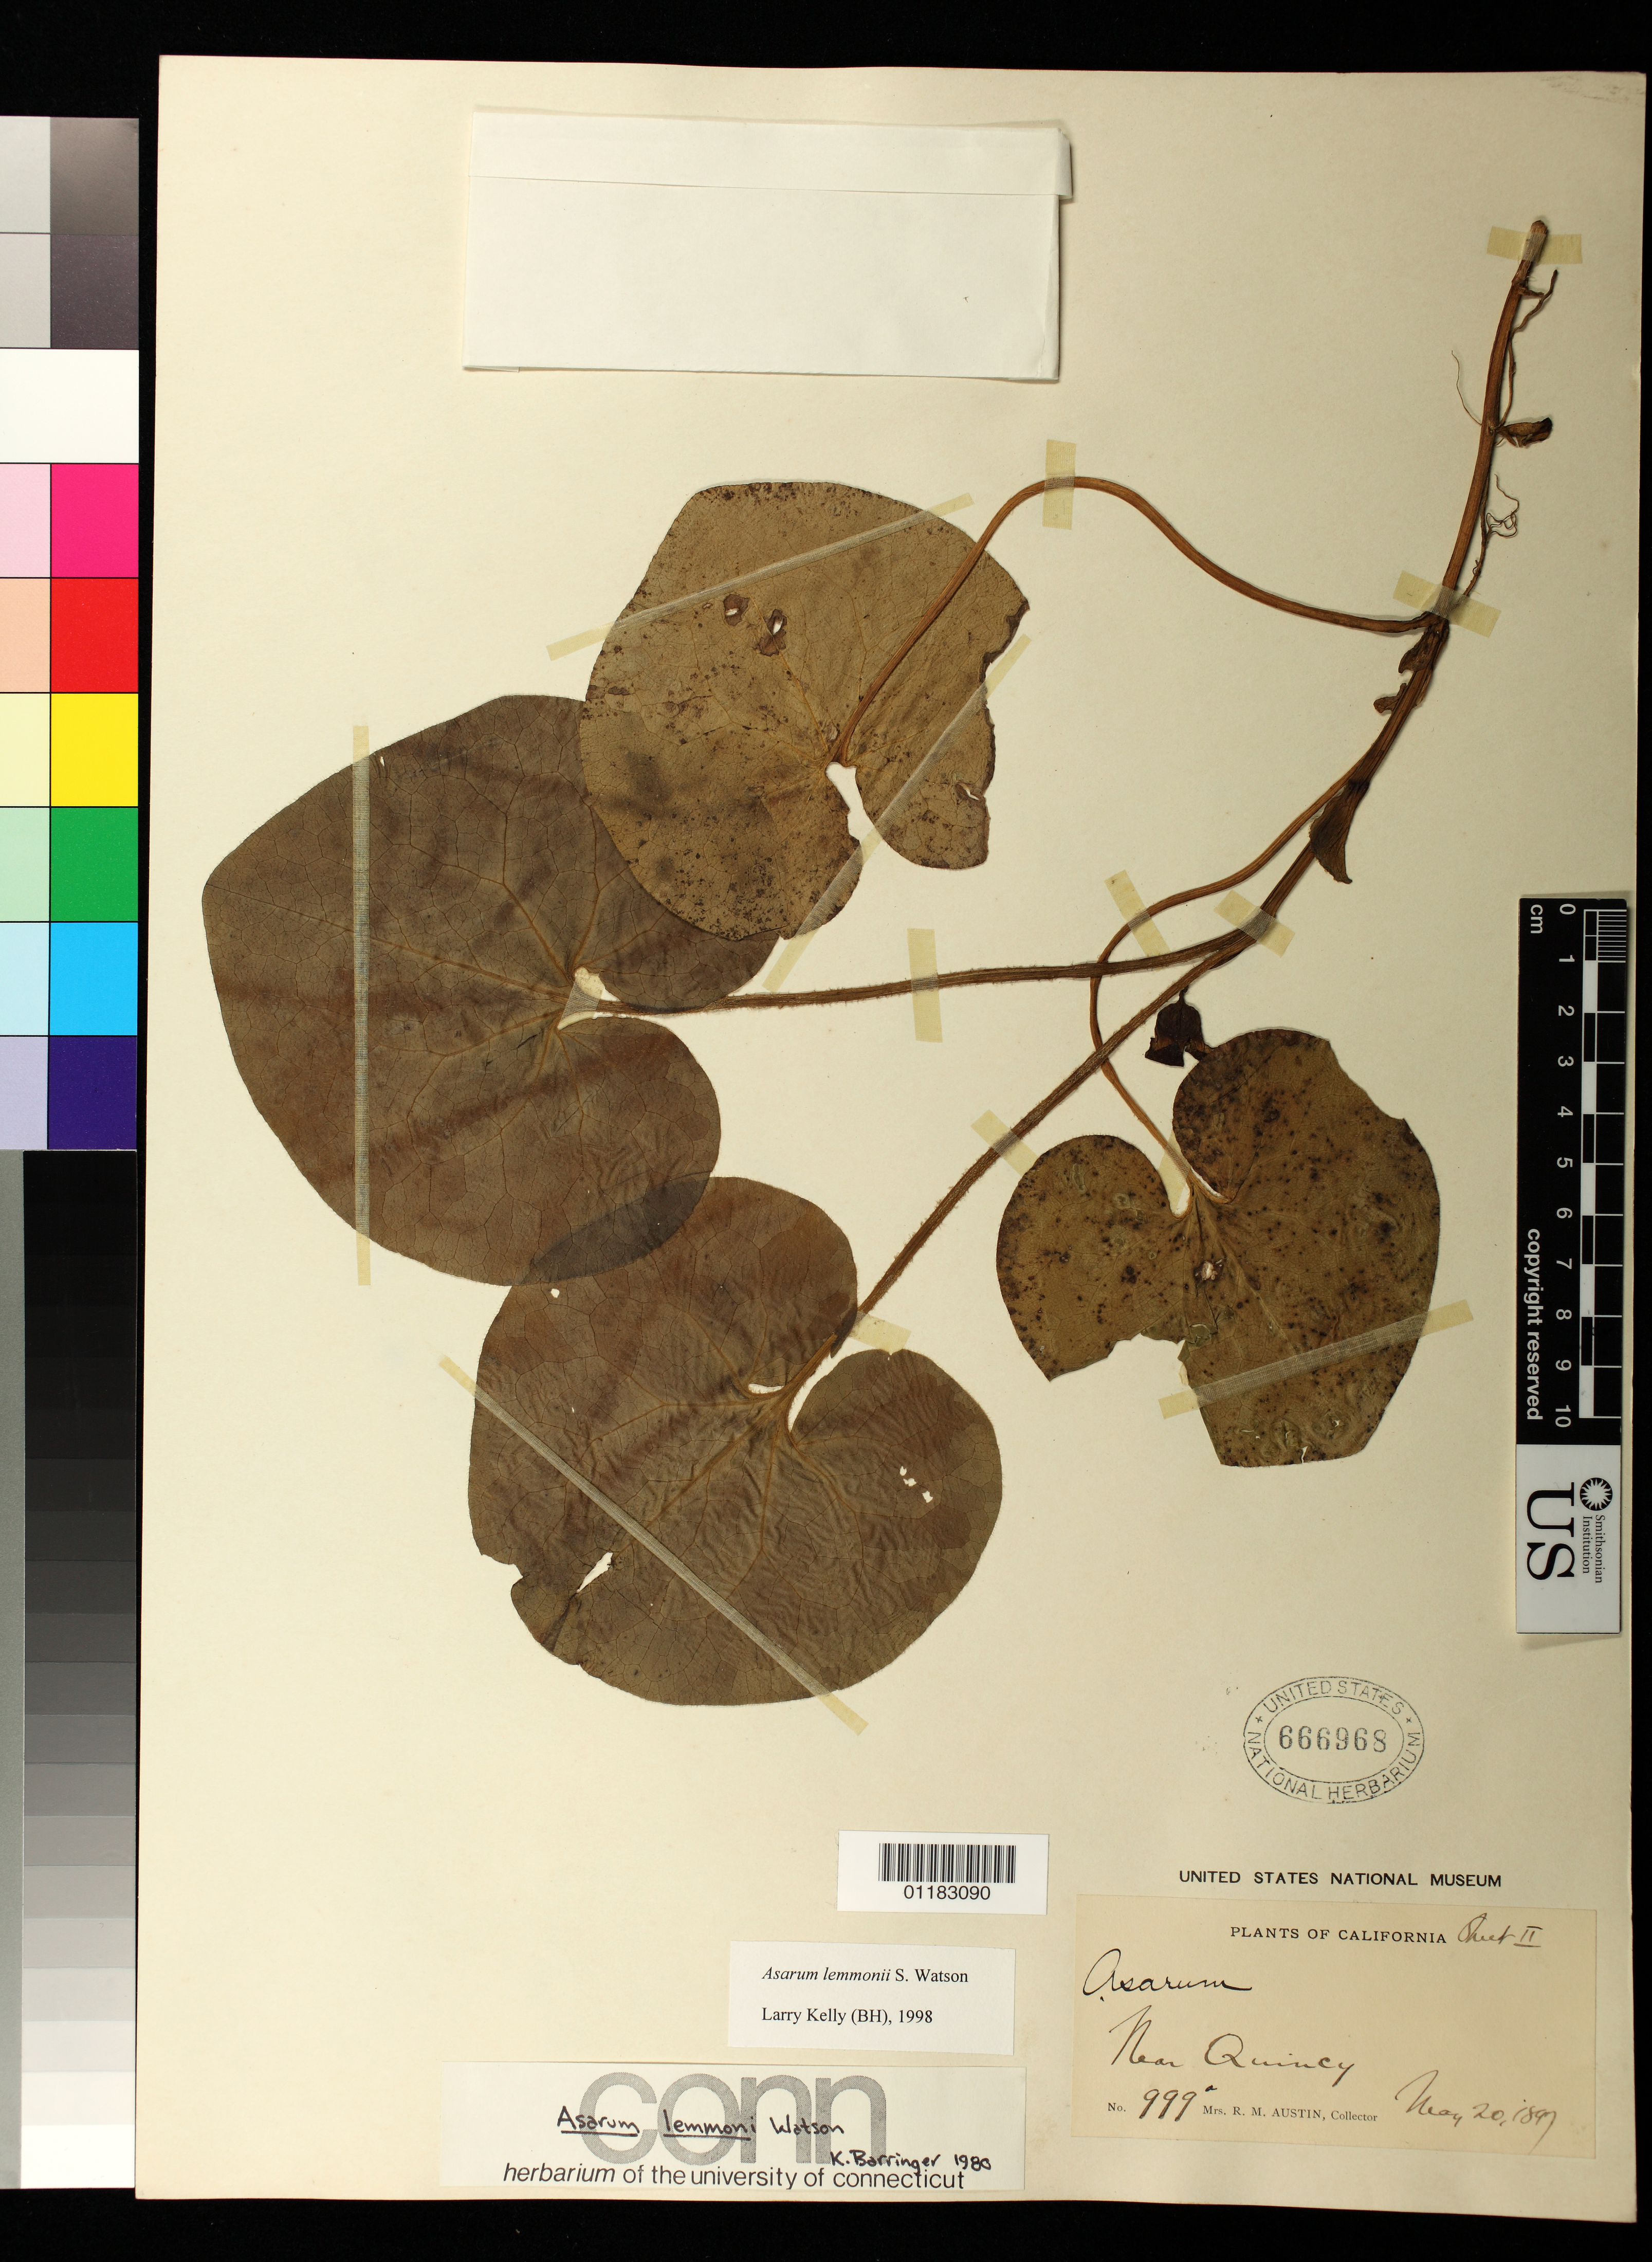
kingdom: Plantae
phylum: Tracheophyta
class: Magnoliopsida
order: Piperales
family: Aristolochiaceae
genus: Asarum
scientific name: Asarum lemmonii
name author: S. Watson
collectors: R. Austin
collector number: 999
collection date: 1897-05-20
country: United States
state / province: California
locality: Near Quincy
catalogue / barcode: US 666968